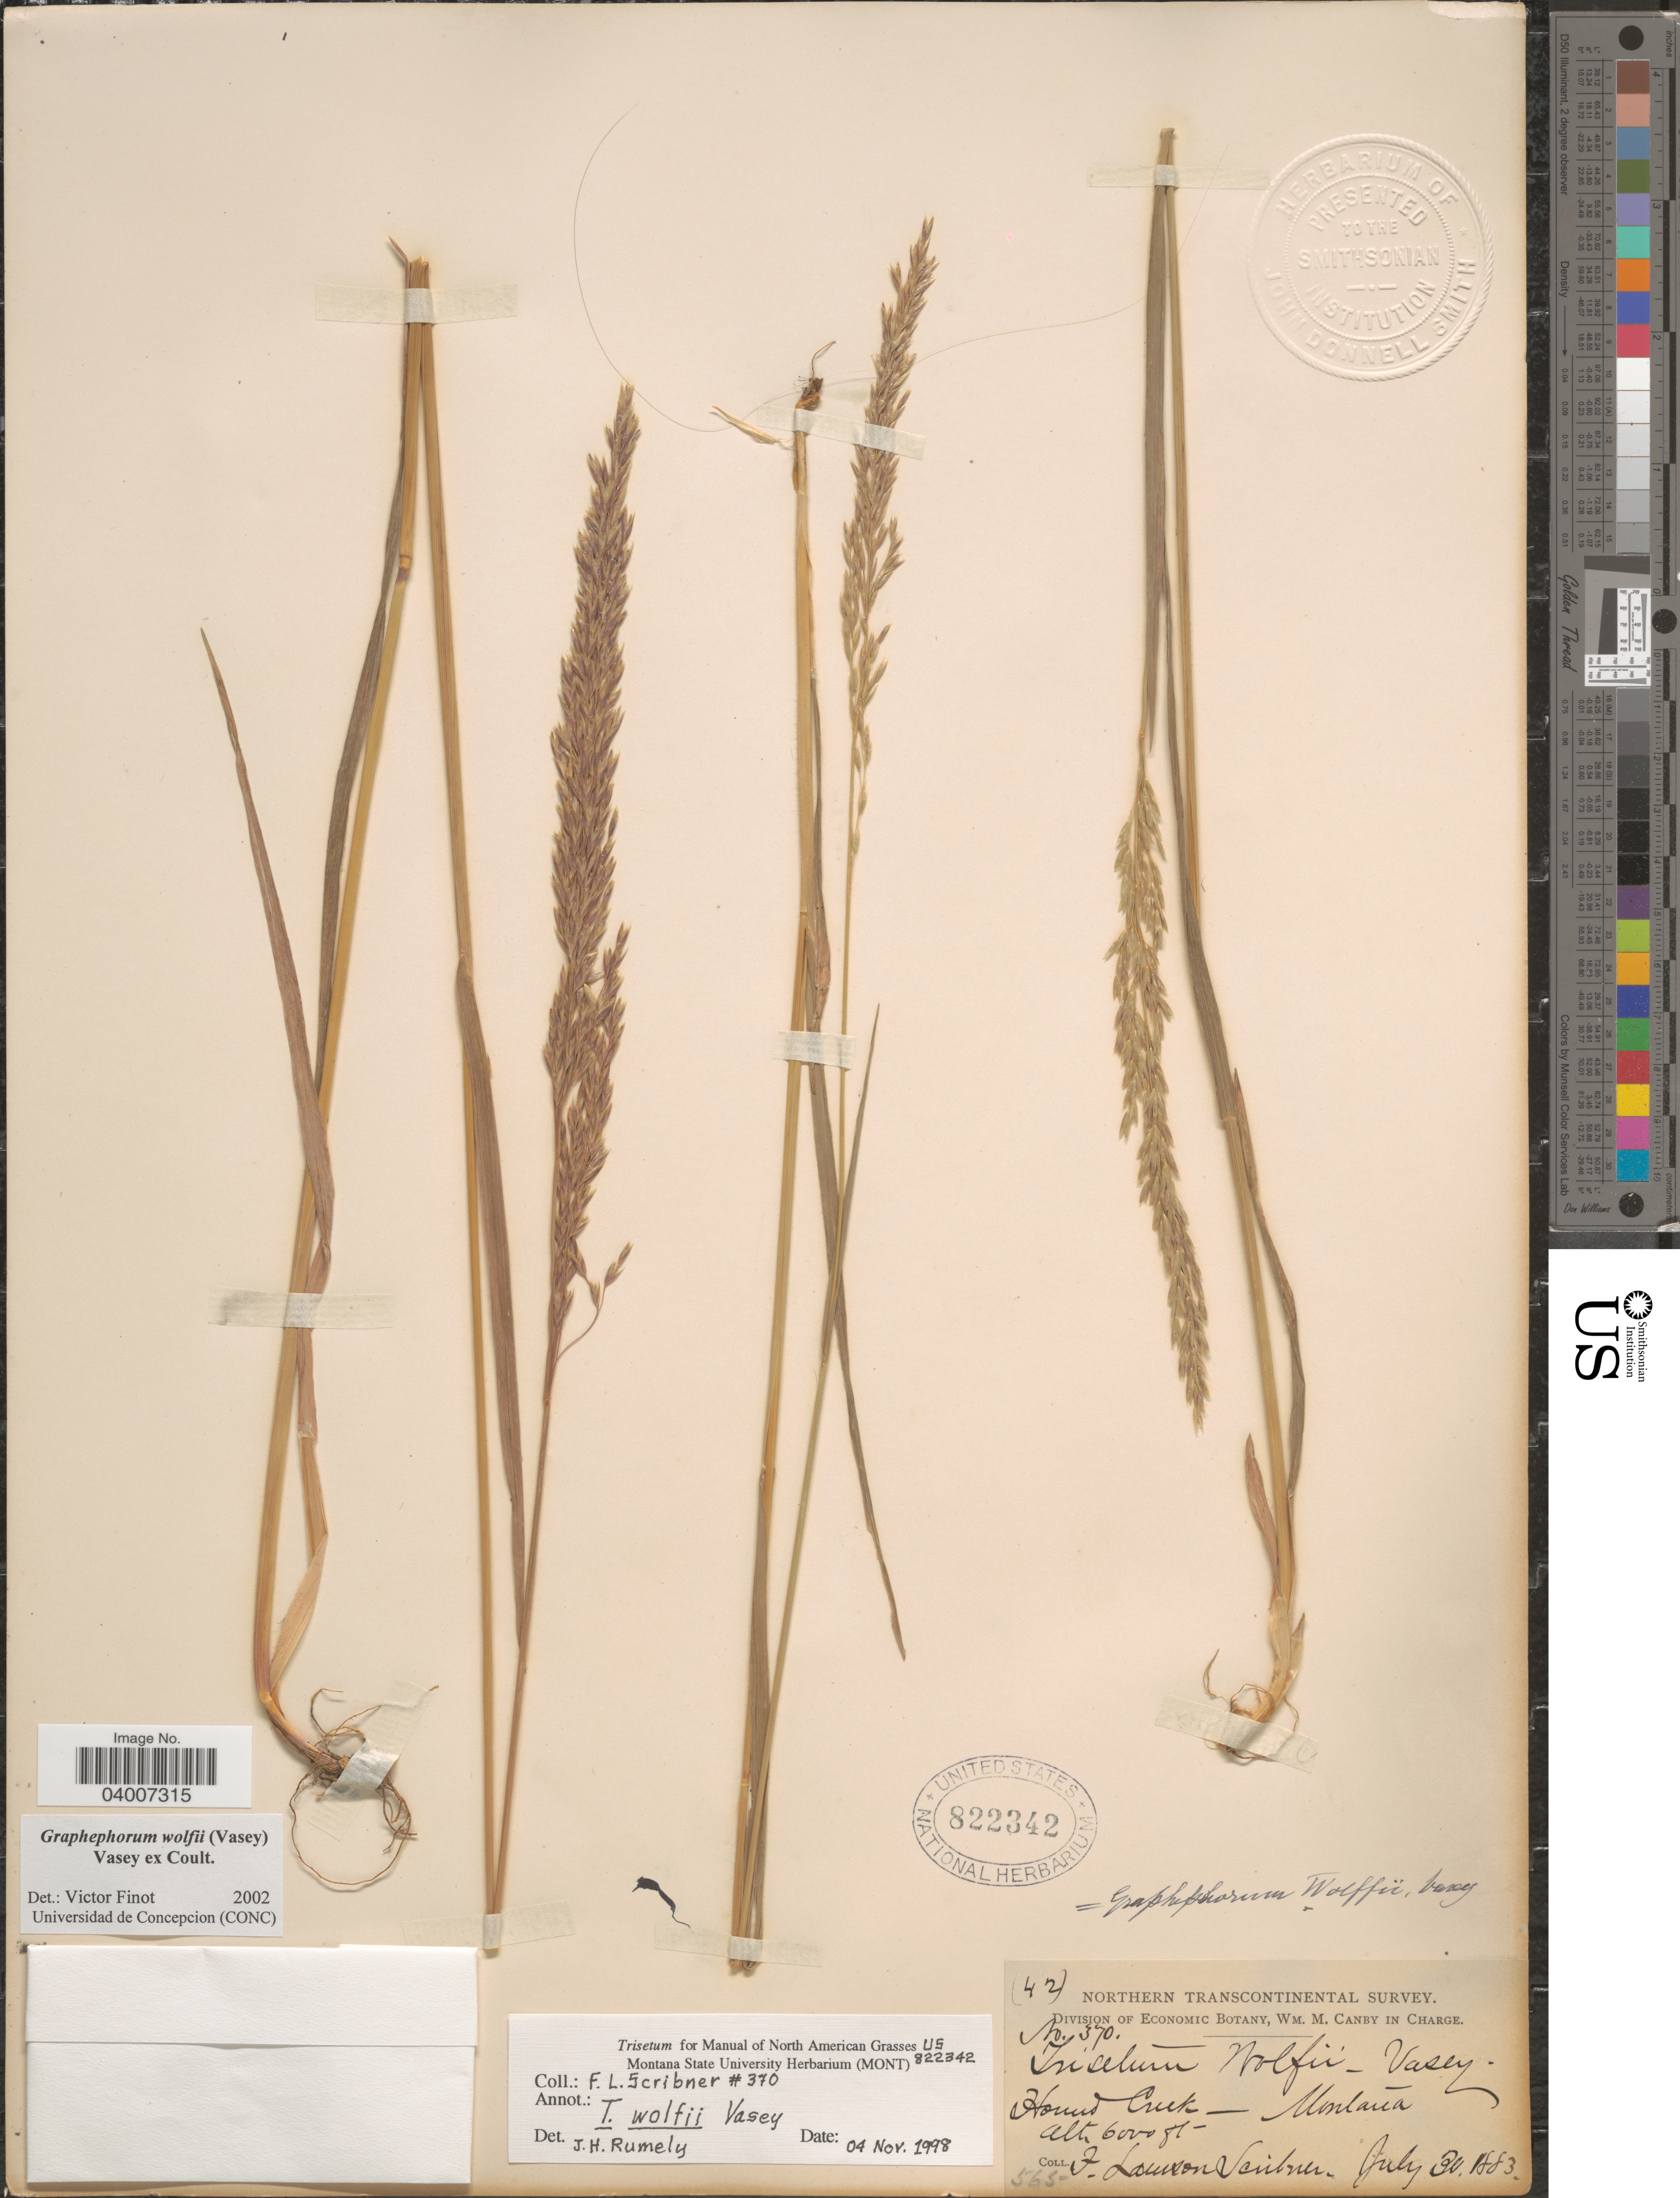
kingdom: Plantae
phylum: Tracheophyta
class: Liliopsida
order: Poales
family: Poaceae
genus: Graphephorum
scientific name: Graphephorum wolfii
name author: (E. Fourn.) Vasey ex Coult.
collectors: F. L. Scribner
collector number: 42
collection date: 1883-07-30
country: United States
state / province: Montana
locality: Hound Creek.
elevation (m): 1829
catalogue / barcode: US 822342